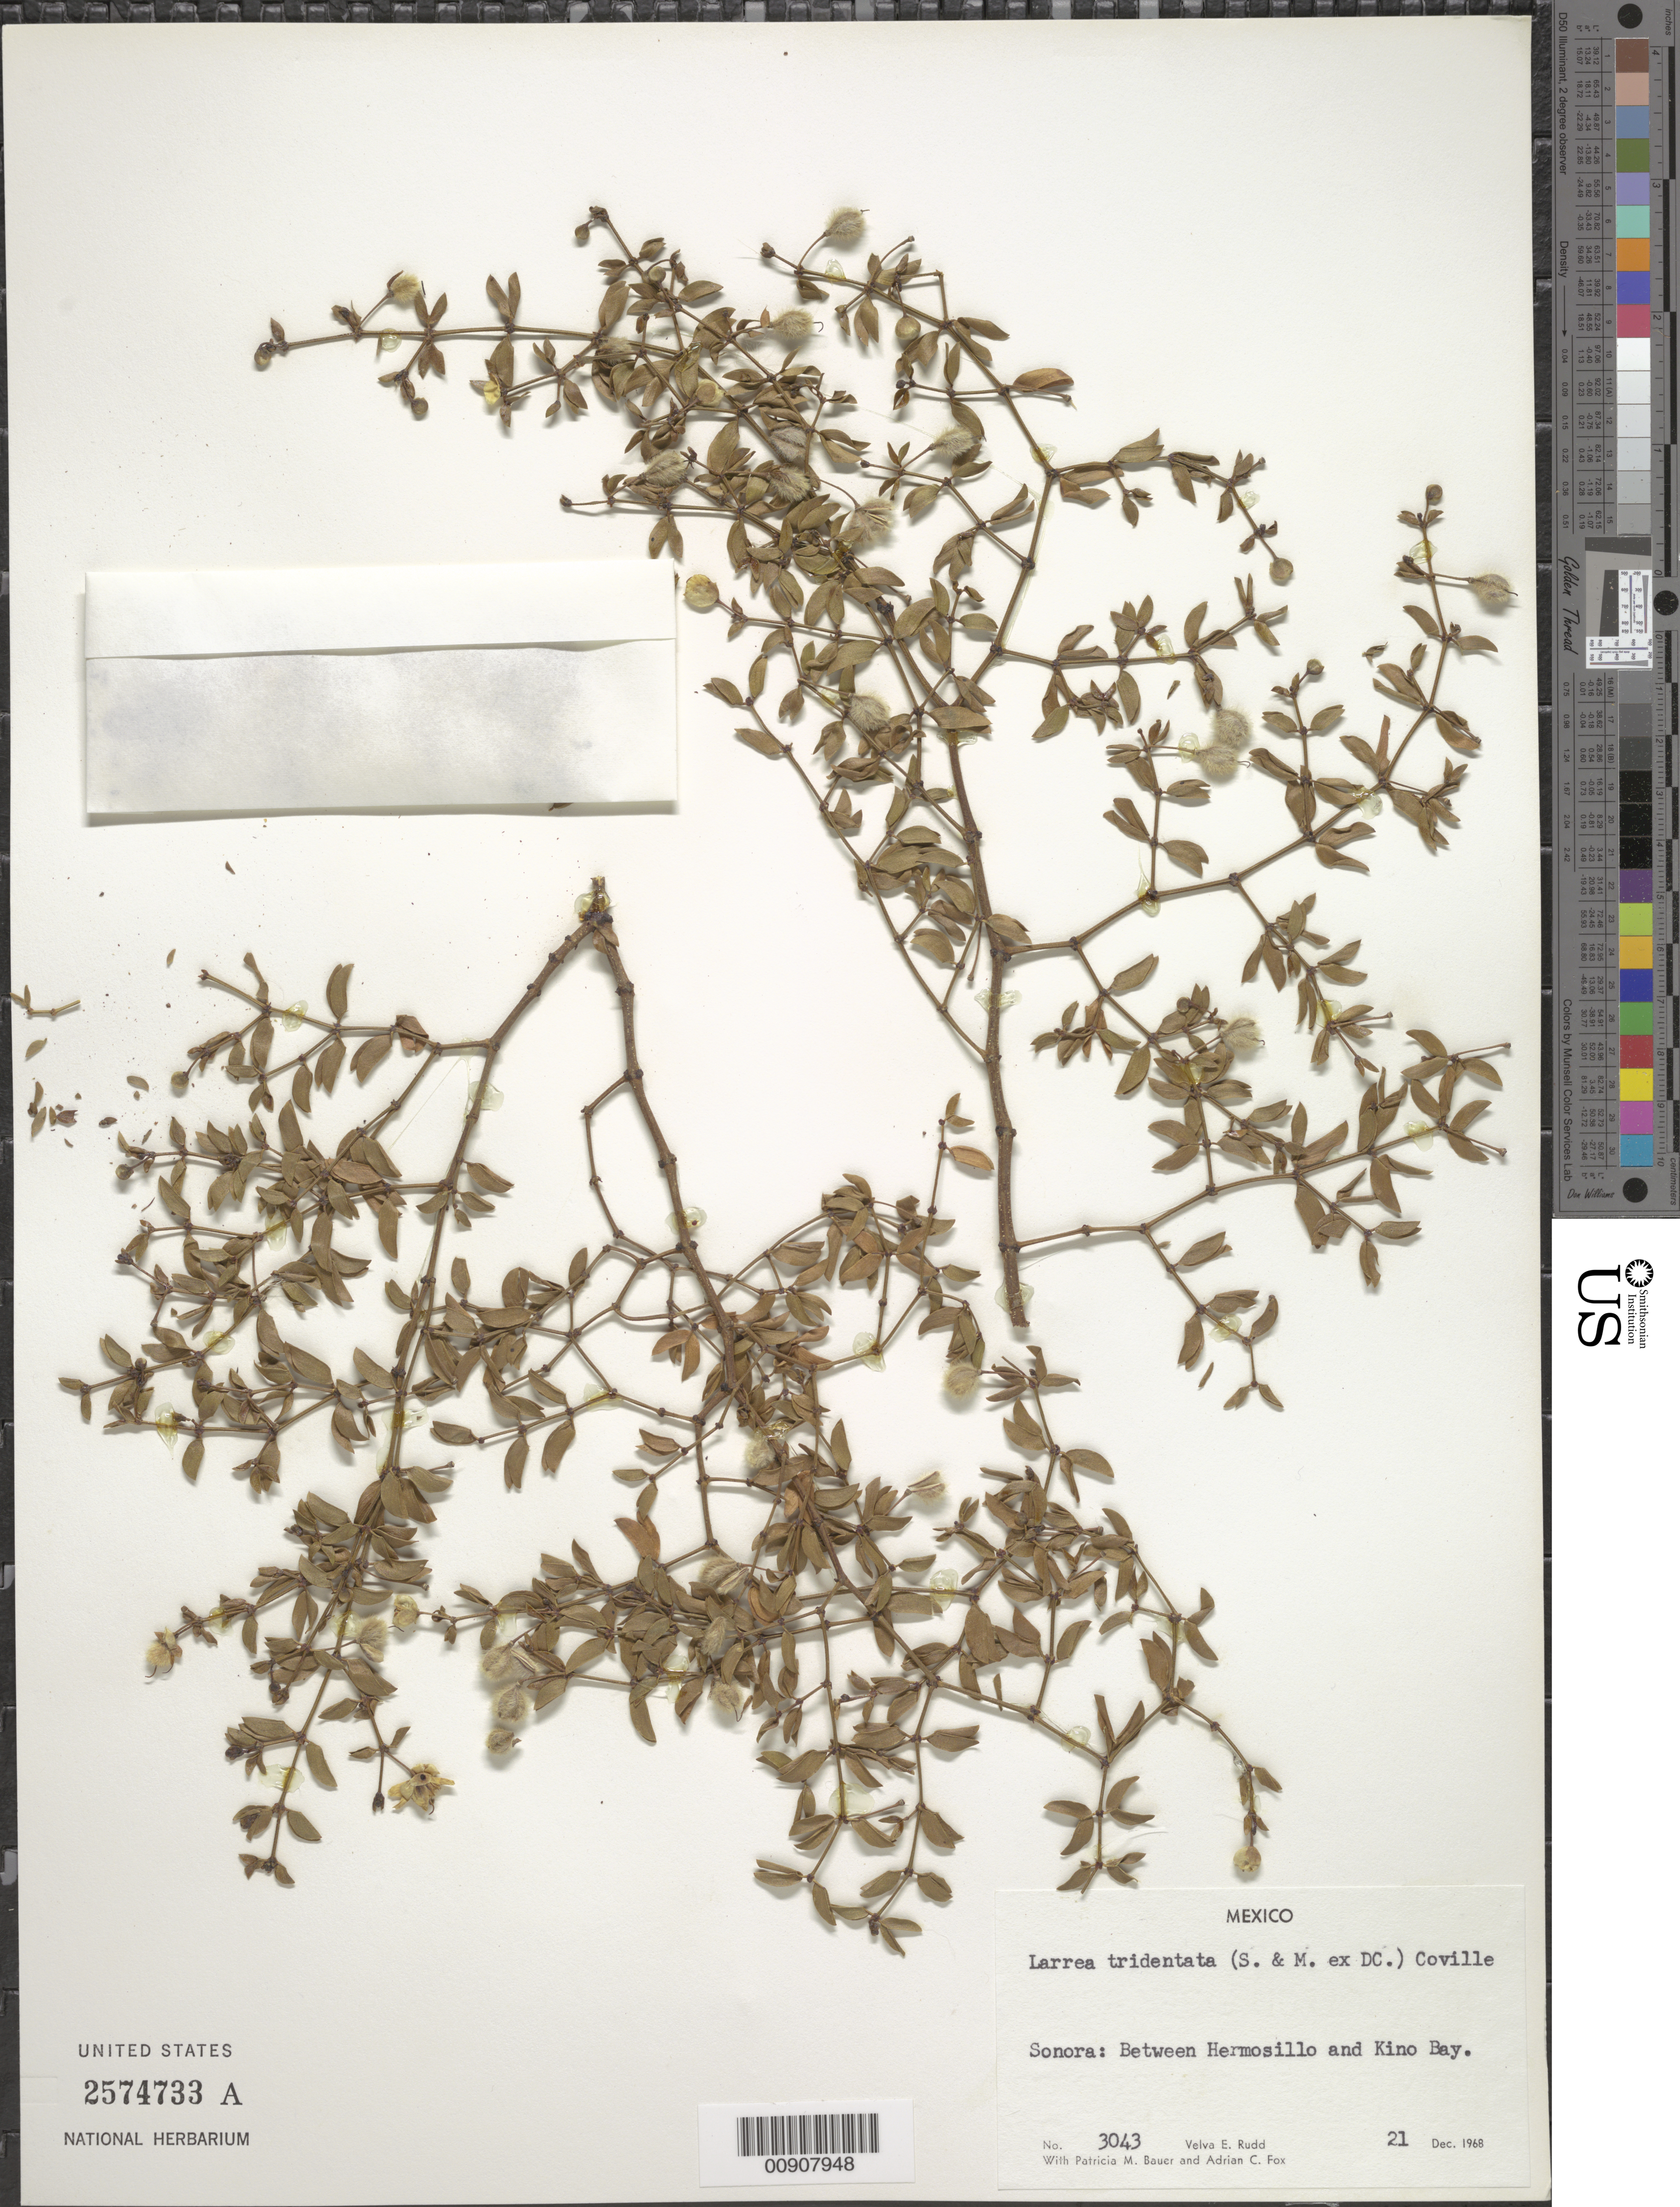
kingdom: Plantae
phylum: Tracheophyta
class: Magnoliopsida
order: Zygophyllales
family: Zygophyllaceae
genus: Larrea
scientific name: Larrea tridentata var. tridentata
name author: (Sessé & Moc. ex DC.) Coville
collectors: V. E. Rudd, P. Bauer & A. Fox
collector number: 3043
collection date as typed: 21 Dec 1968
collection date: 1968-12-21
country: Mexico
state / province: Sonora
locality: Sonora: Between Hermosillo and Kino Bay.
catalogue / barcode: US 2574733A